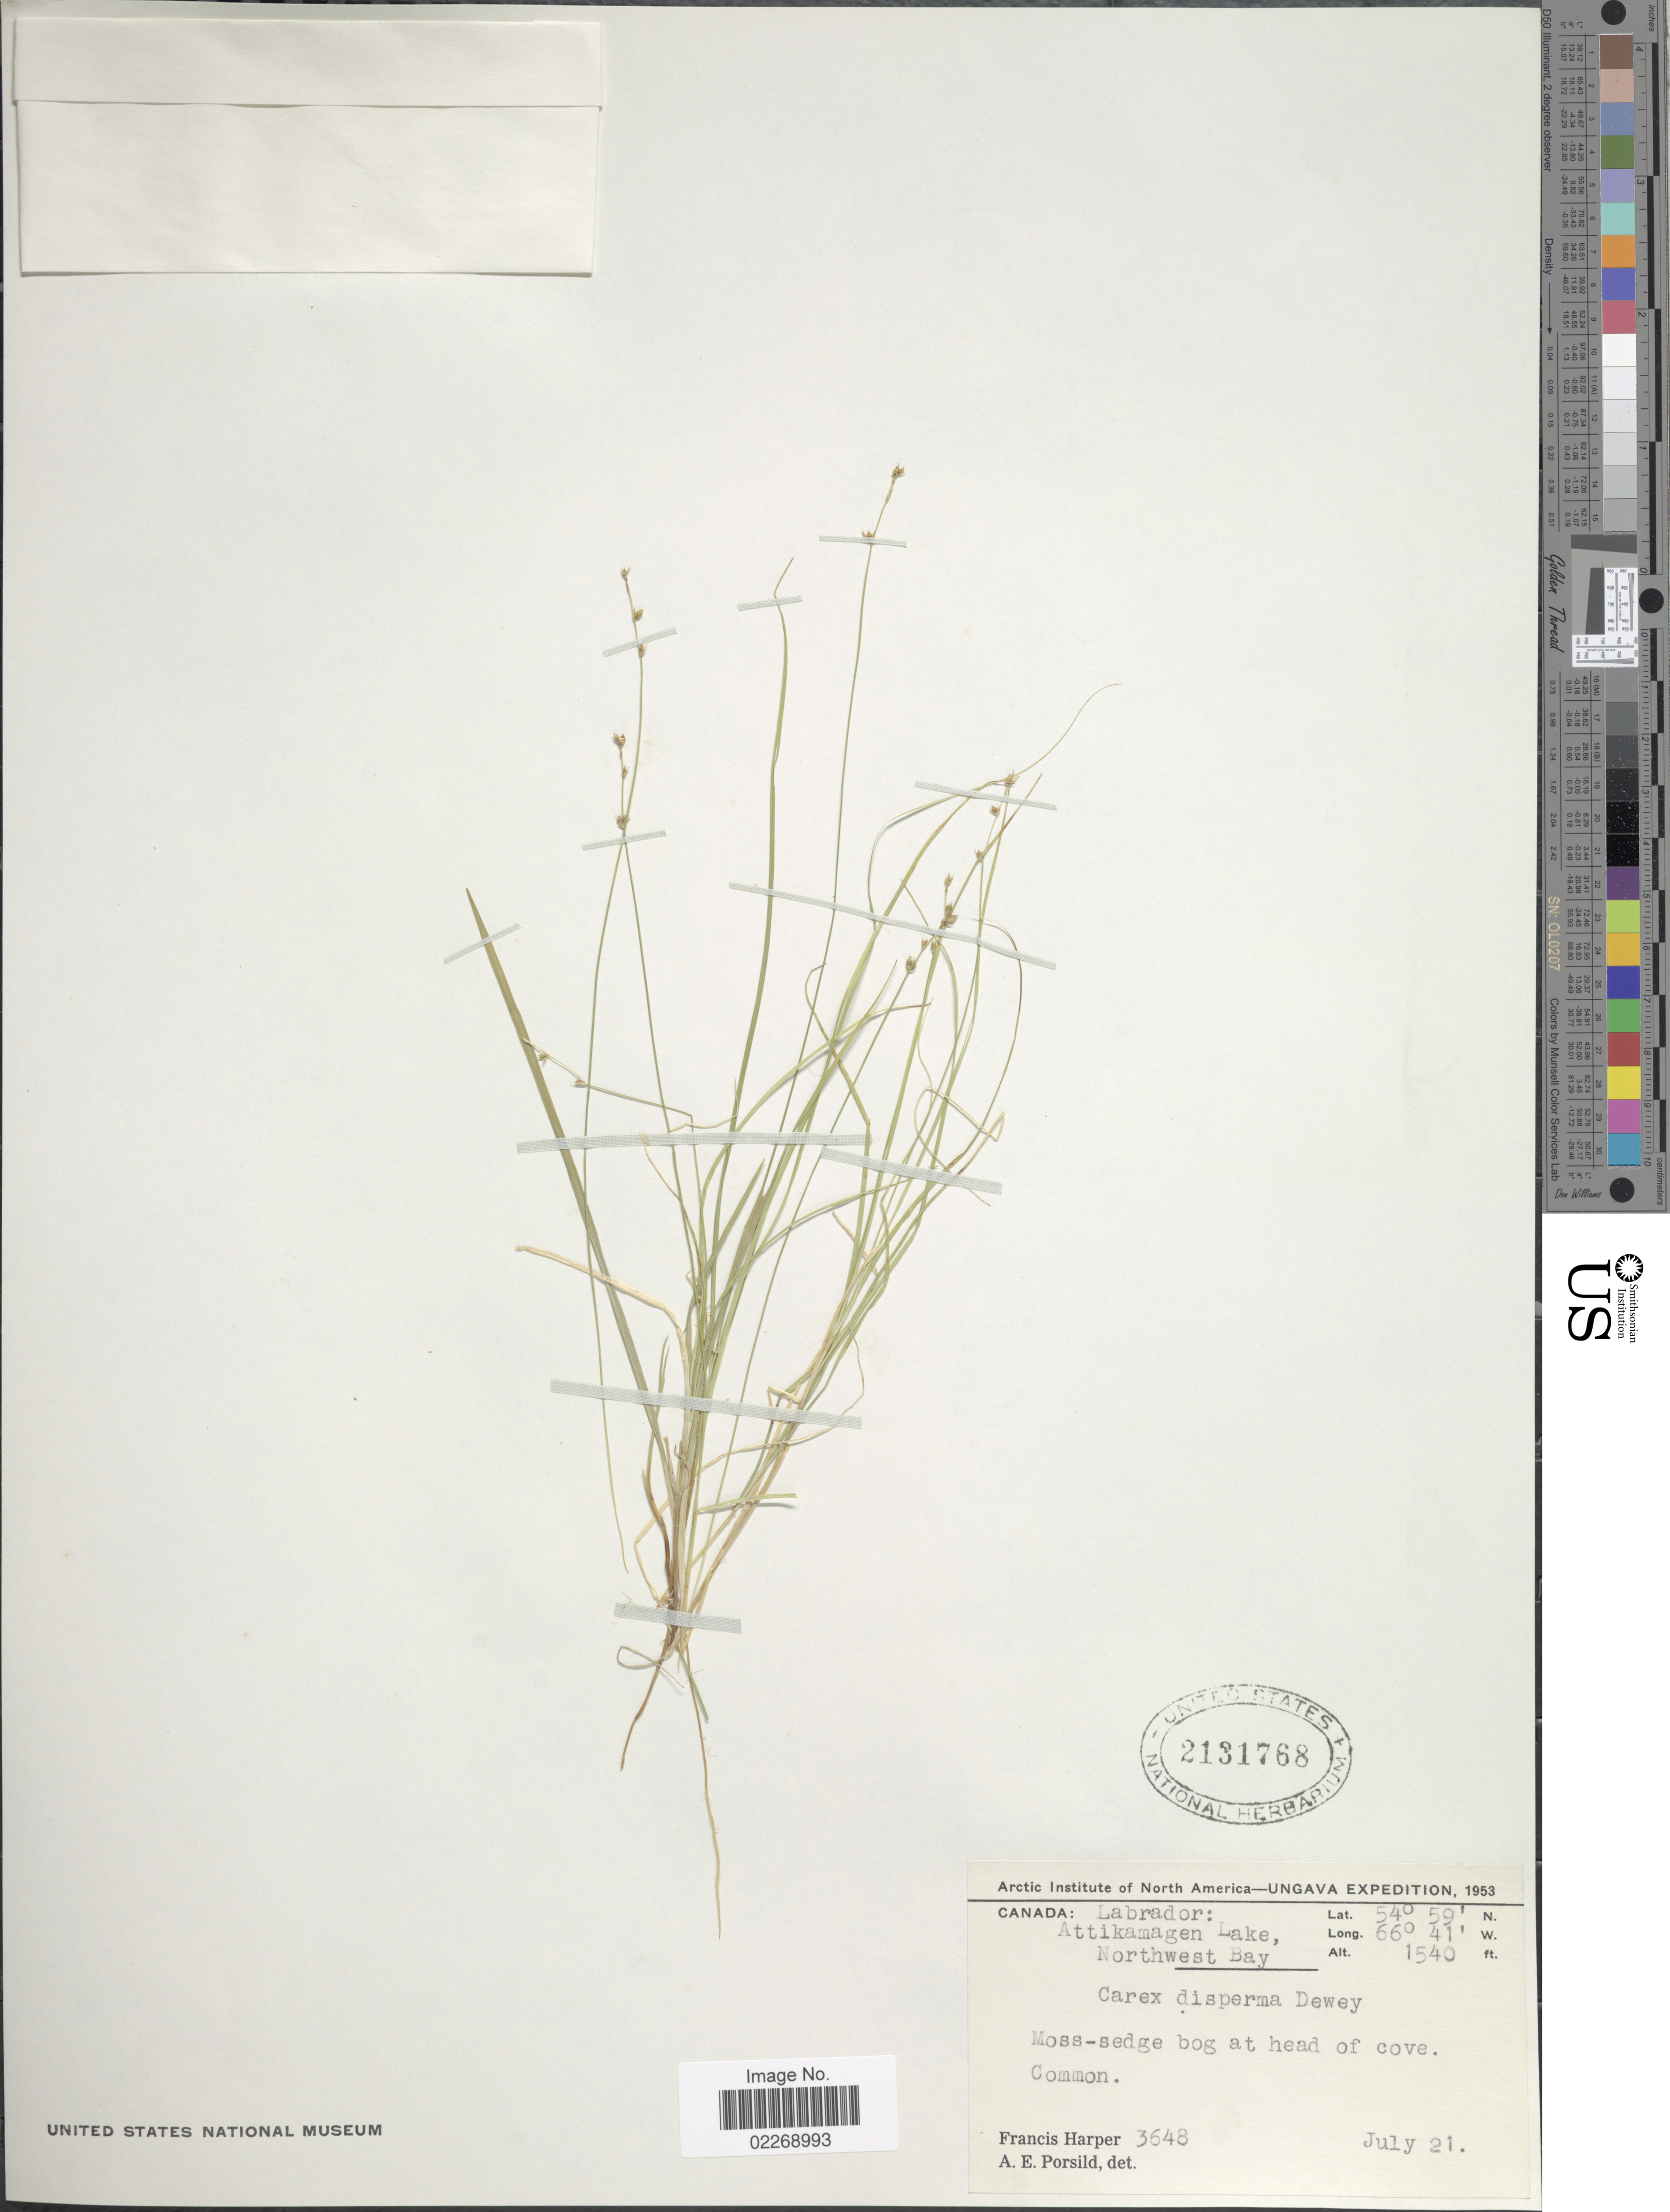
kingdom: Plantae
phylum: Tracheophyta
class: Liliopsida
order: Poales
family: Cyperaceae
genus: Carex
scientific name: Carex disperma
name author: Dewey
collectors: F. Harper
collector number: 3648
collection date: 1953-07-21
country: Canada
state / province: Newfoundland and Labrador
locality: Ungava, Labrador: Attikamagen Lake, Northwest Bay, Moss-sedge bog at head of cove. Common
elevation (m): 469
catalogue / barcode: US 2131768